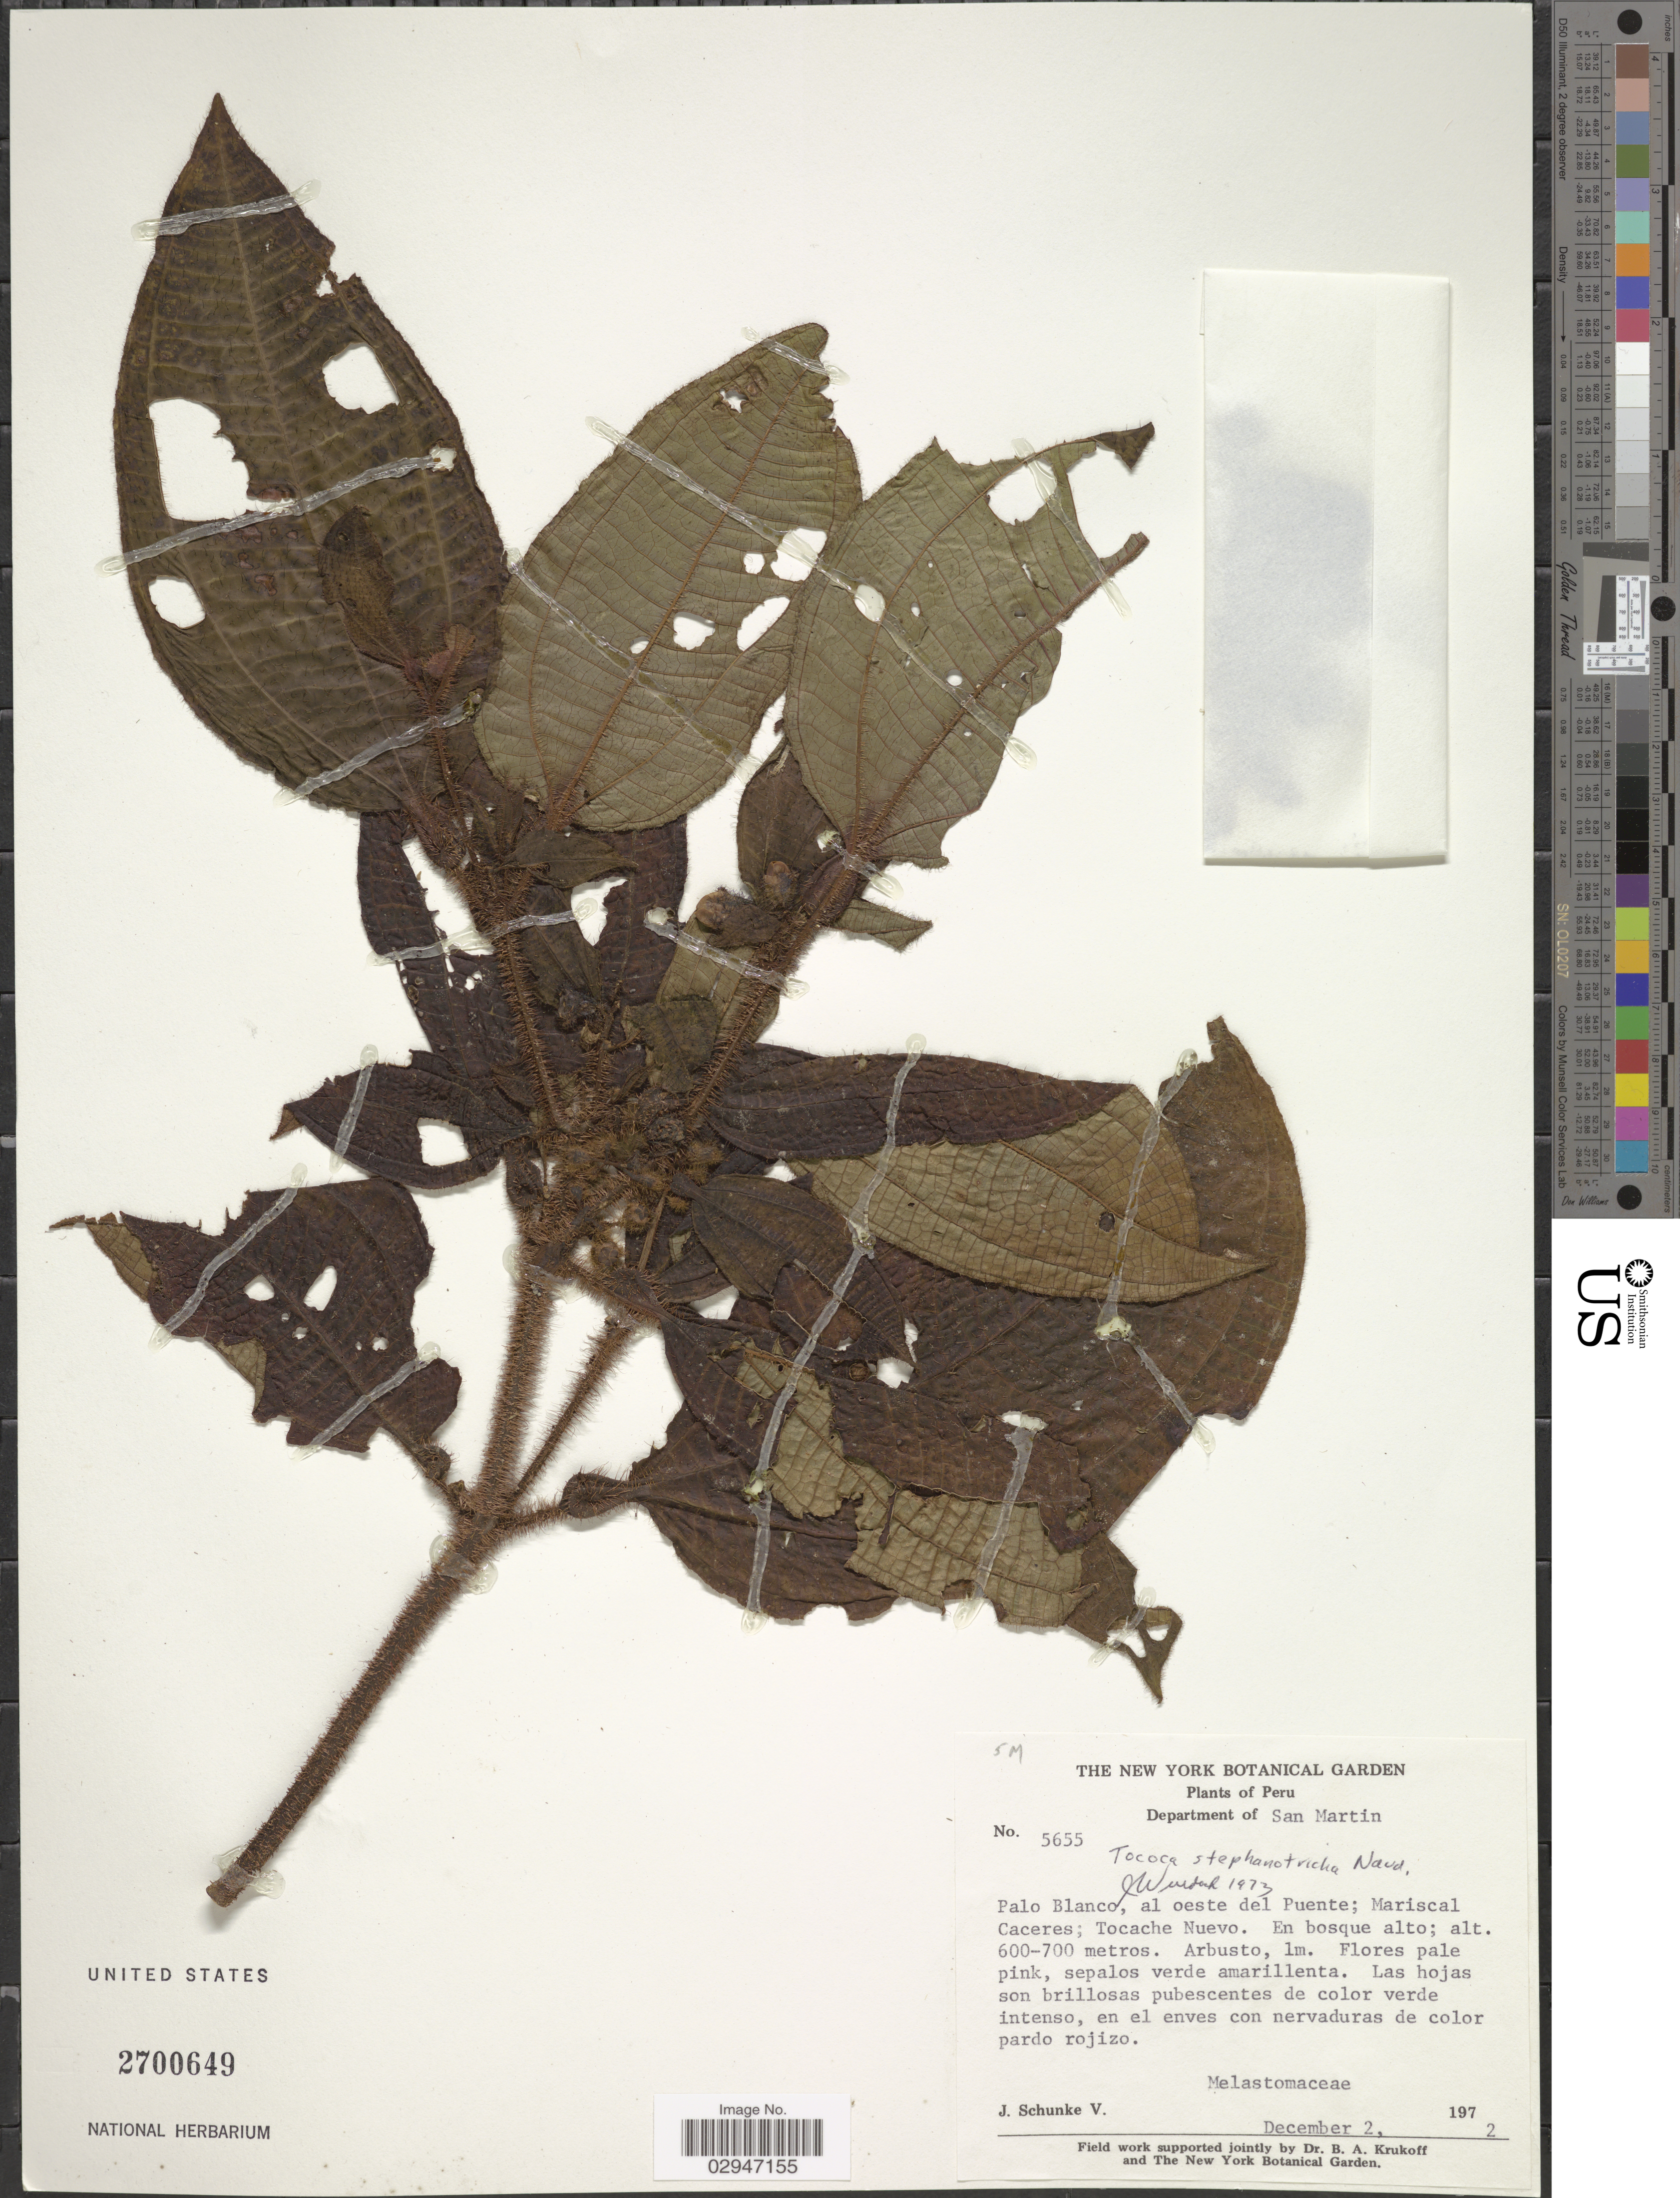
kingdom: Plantae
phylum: Tracheophyta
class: Magnoliopsida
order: Myrtales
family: Melastomataceae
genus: Tococa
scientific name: Tococa stephanotricha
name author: Naudin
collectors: J. Schunke Vigo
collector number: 5655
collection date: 1972-12-02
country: Peru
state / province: San Martín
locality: Department of San Martin. Palo Blanco, al oeste del Puente; Mariscal Caceres; Tocache Nuevo.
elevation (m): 600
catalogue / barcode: US 2700649